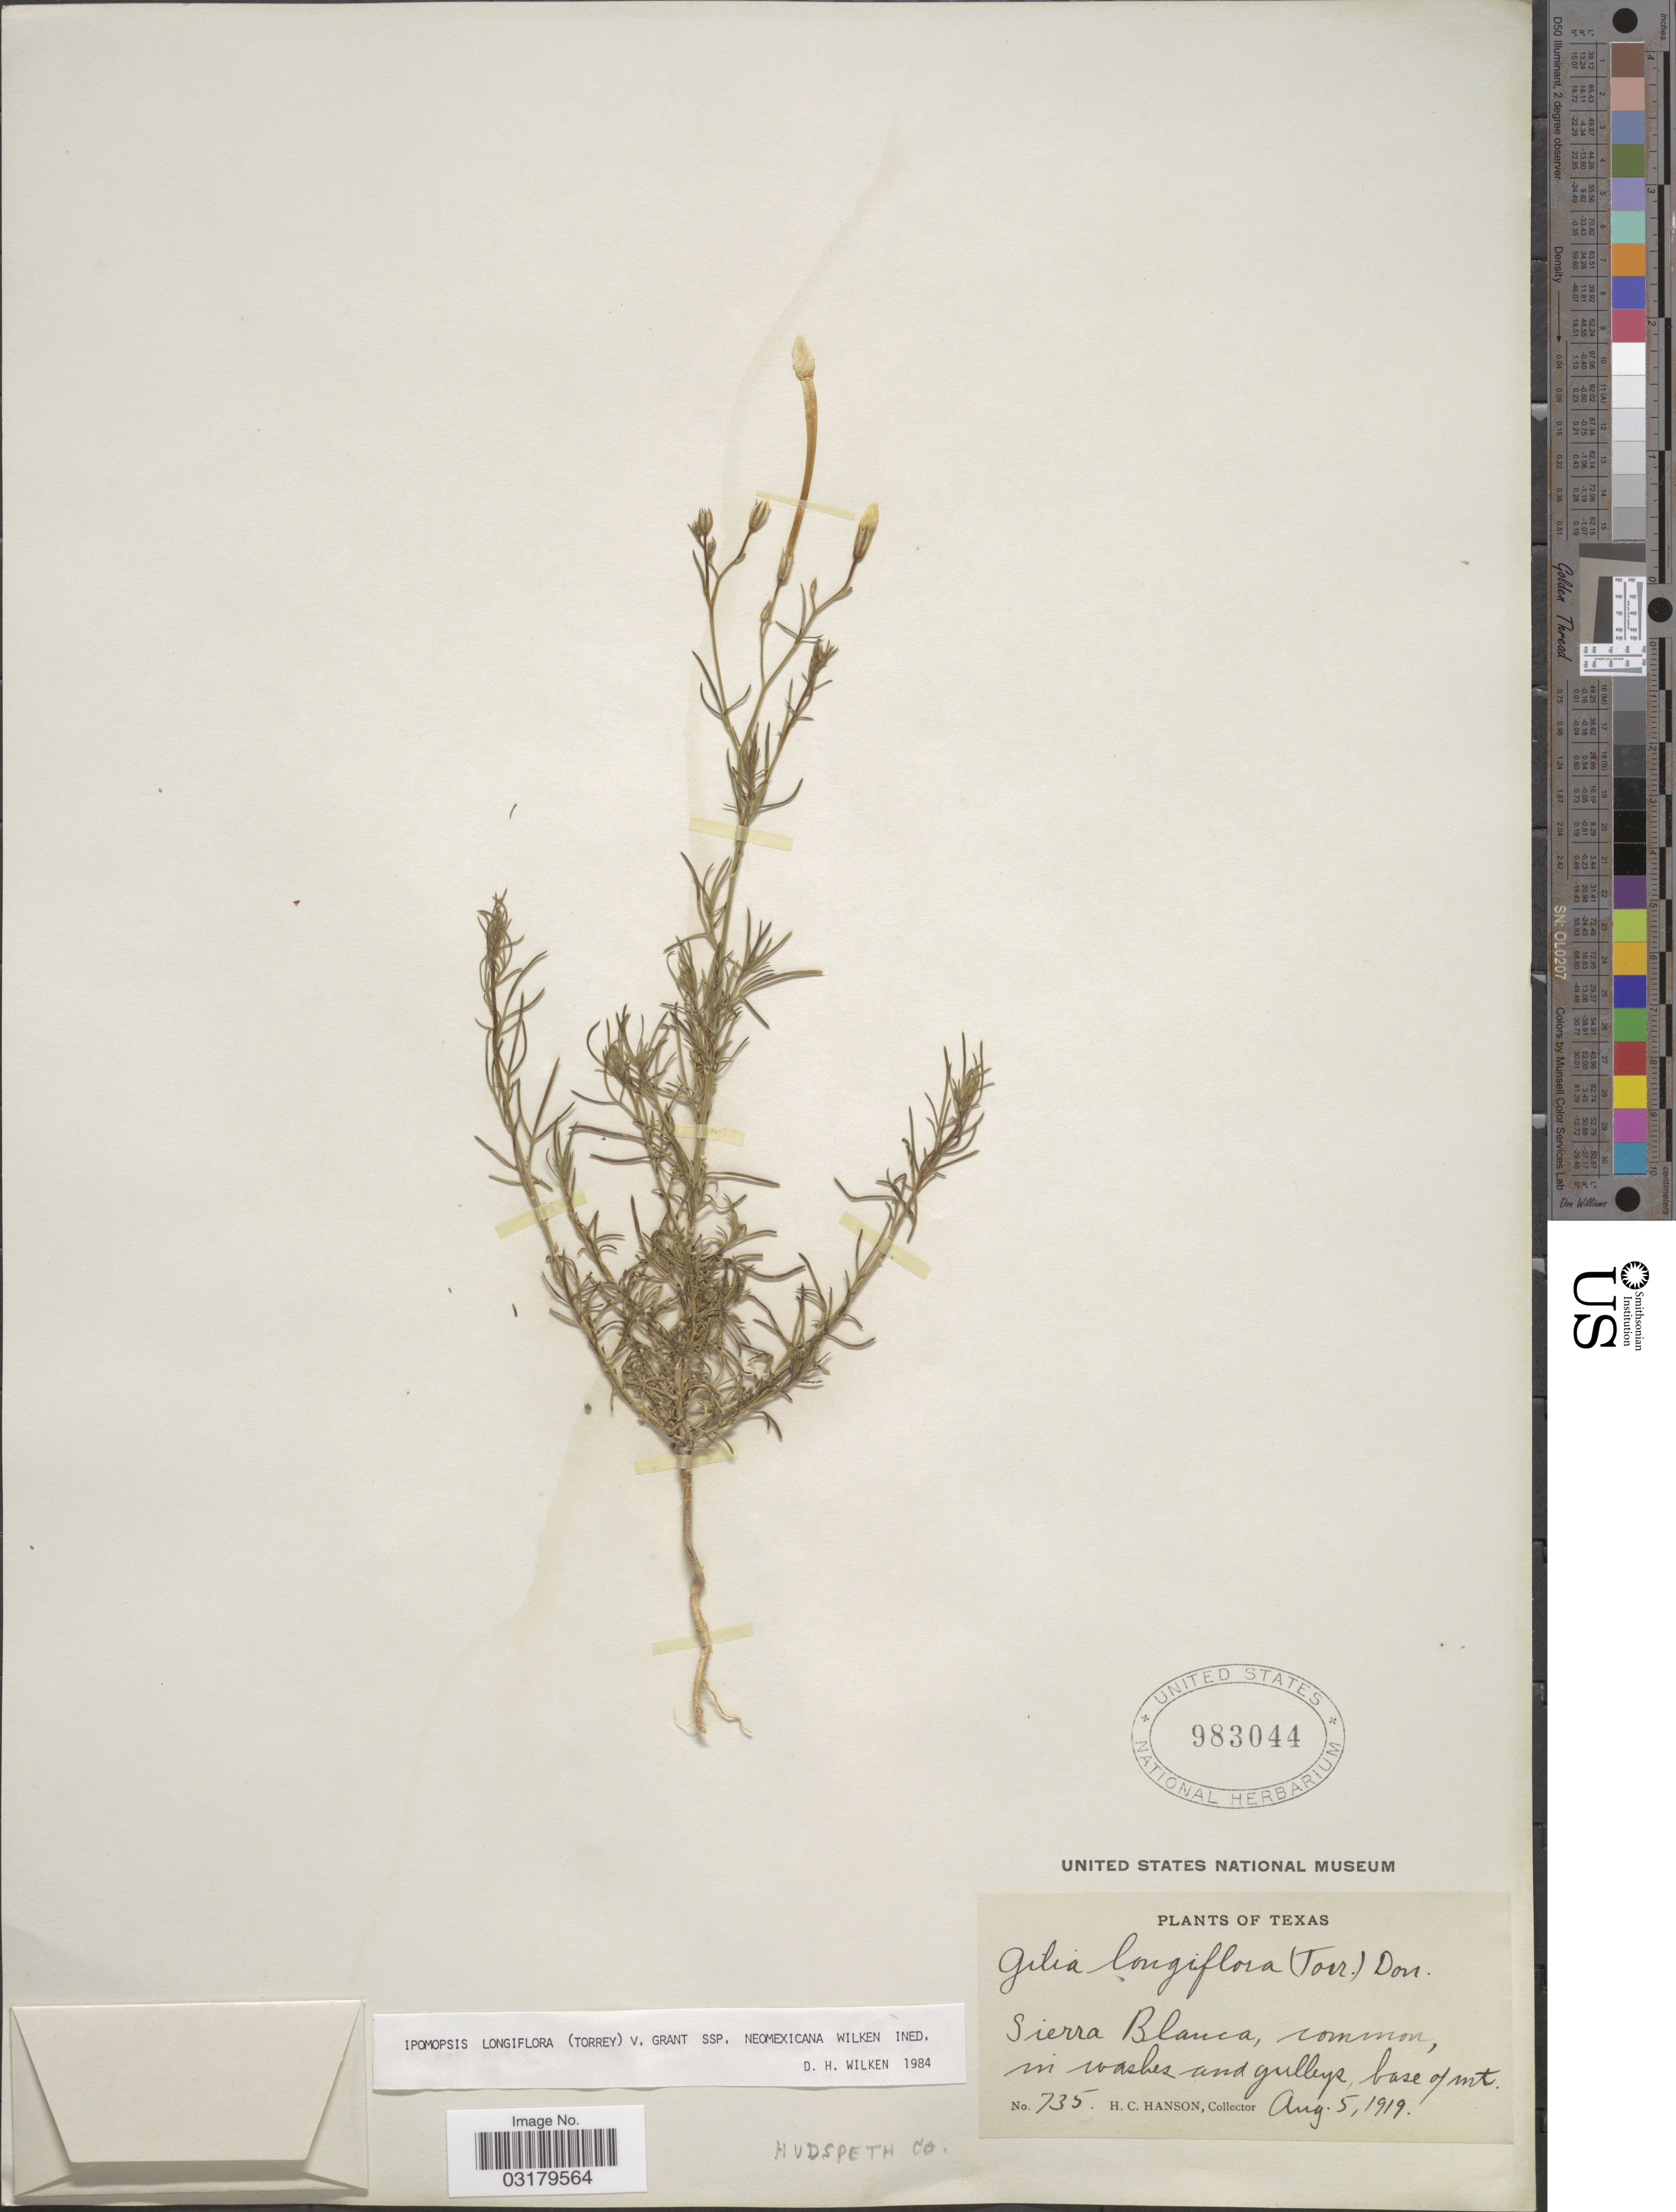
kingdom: Plantae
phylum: Tracheophyta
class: Magnoliopsida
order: Ericales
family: Polemoniaceae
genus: Ipomopsis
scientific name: Ipomopsis longiflora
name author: (Torr.) V.E. Grant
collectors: H. Hanson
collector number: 735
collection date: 1919-08-05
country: United States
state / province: Texas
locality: Sierra Blanca, common in washes and gulleys, base of mt. Hudspeth Co.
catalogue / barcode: US 983044